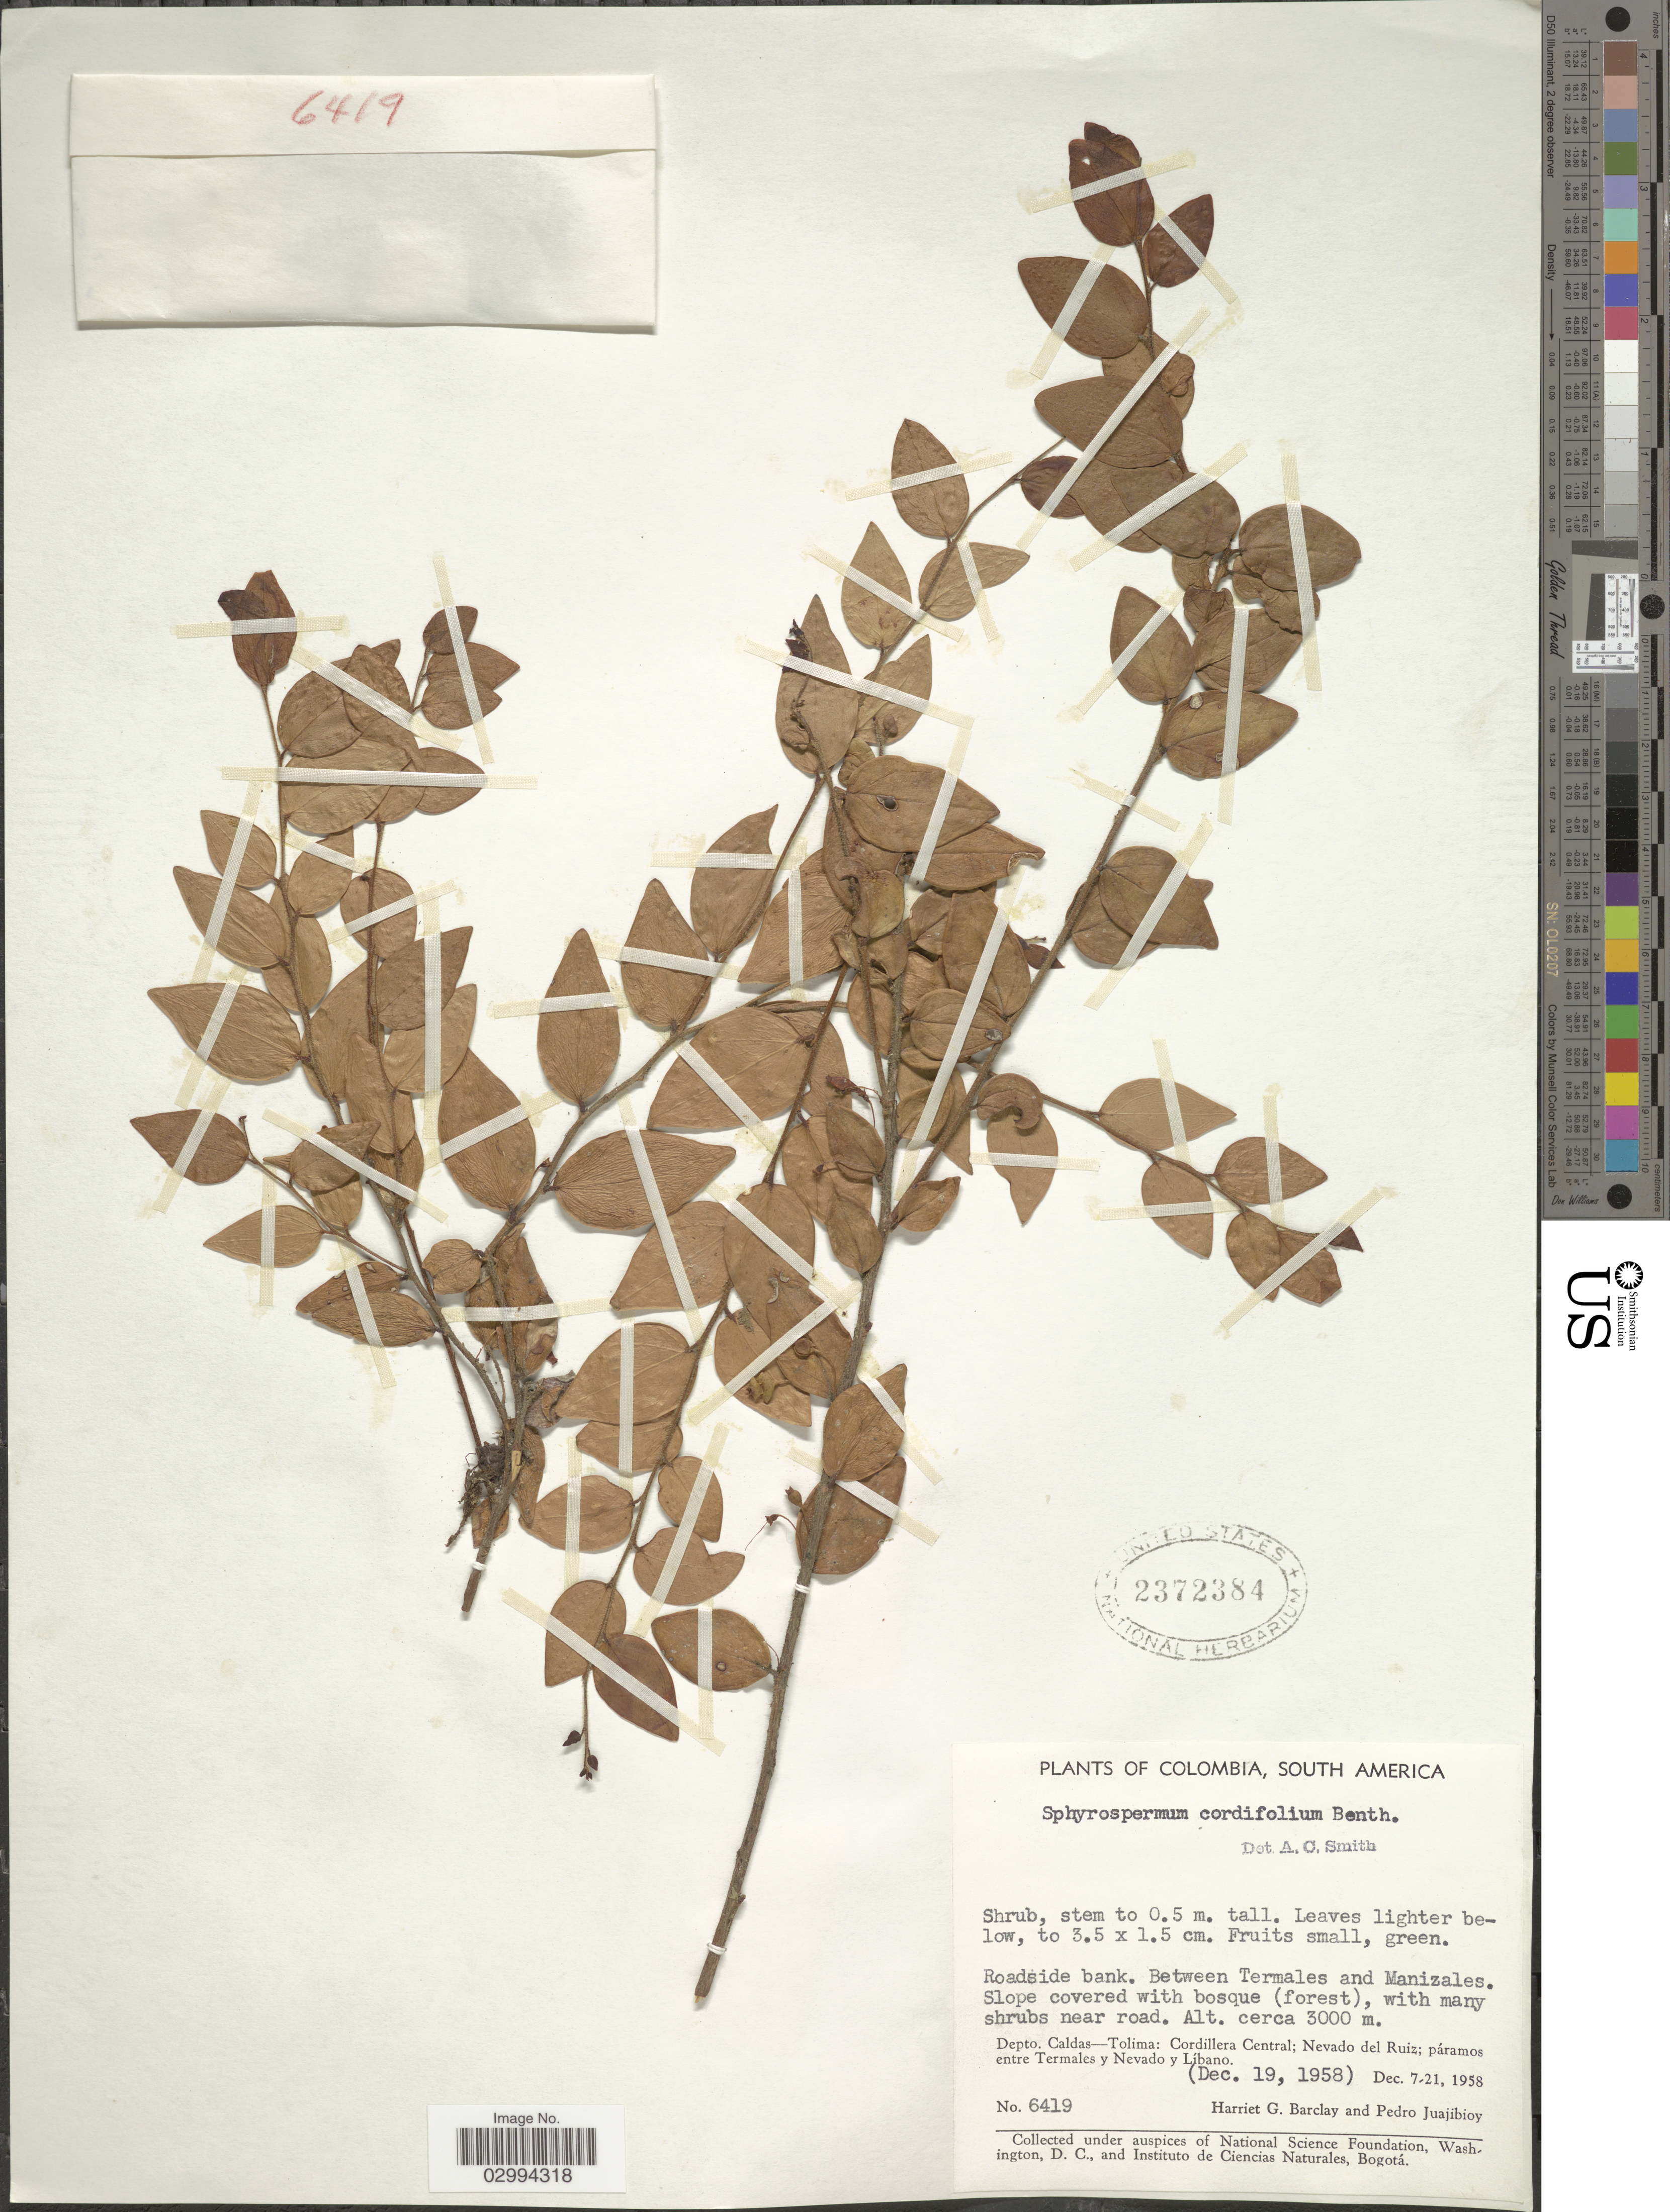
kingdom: Plantae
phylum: Tracheophyta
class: Magnoliopsida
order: Ericales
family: Ericaceae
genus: Sphyrospermum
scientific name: Sphyrospermum cordifolium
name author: Benth.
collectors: H. G. Barclay & P. Juajibioy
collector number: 6419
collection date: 1958-12-19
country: Colombia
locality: Between Termales and Manizales. Depto. Caldas-Tolima: Cordillera Central; Nevado del Ruiz; páramos entre Termales y Nevado y Líbano.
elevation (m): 3000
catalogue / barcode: US 2372384